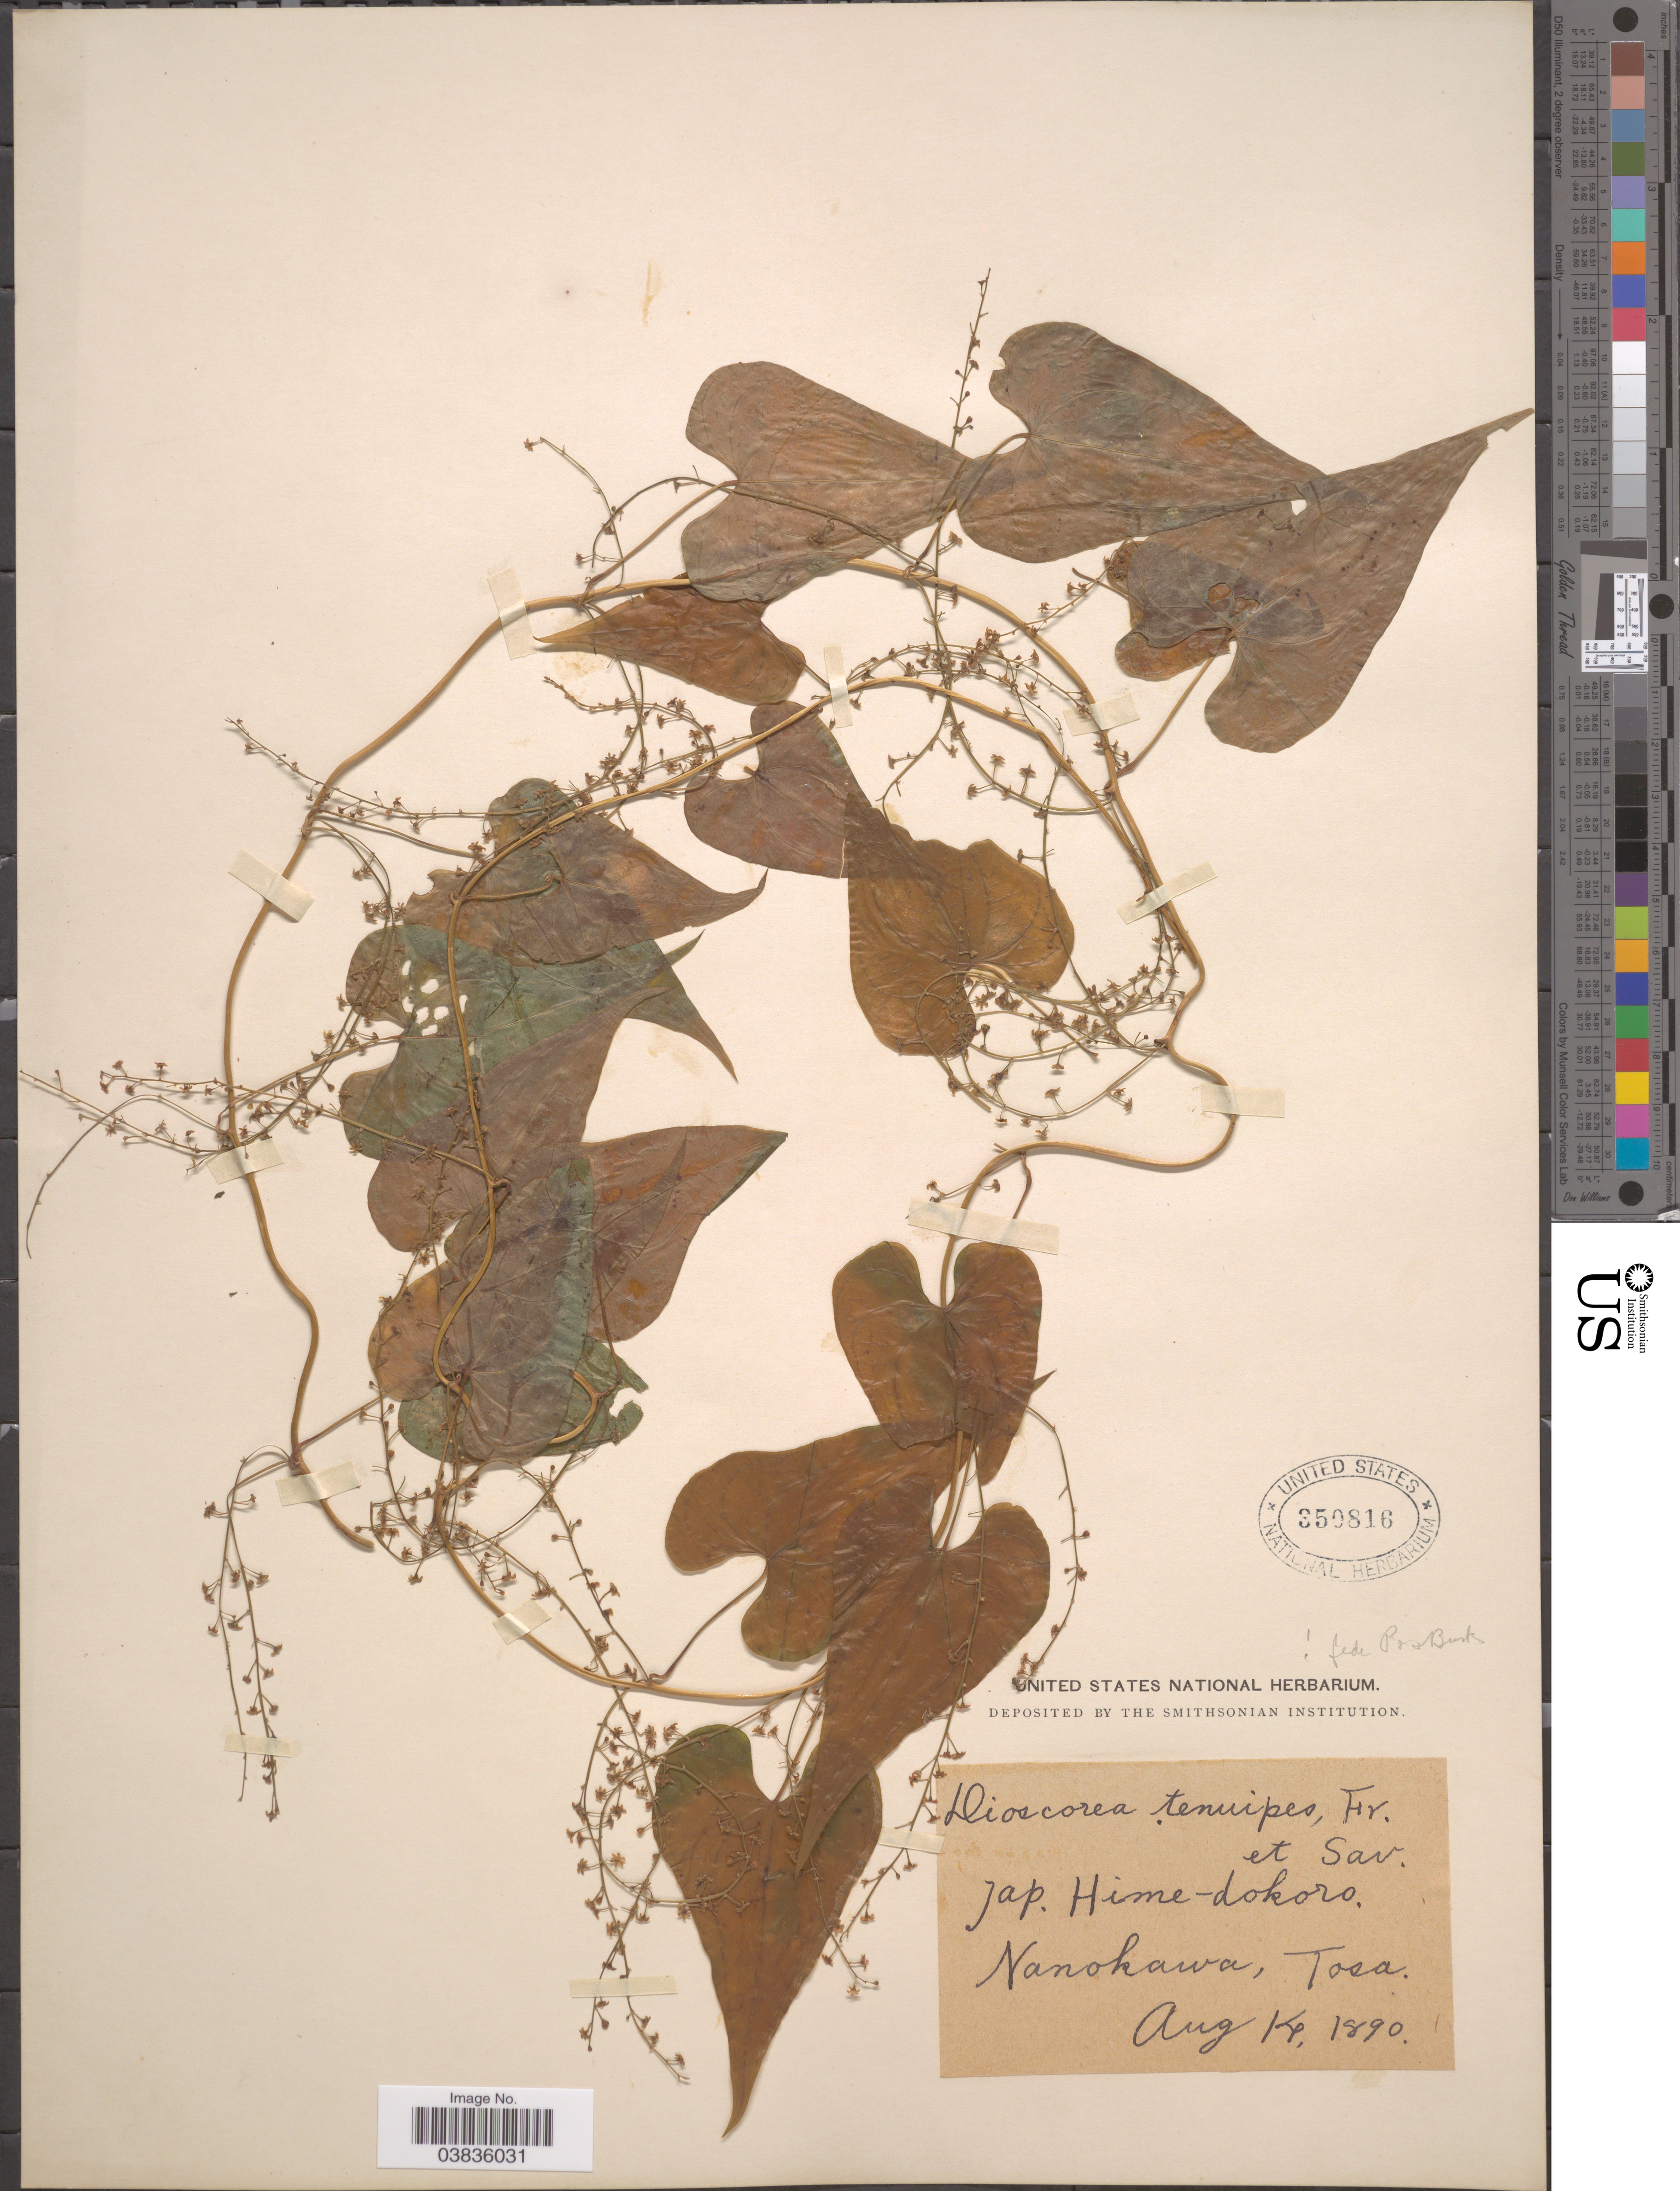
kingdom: Plantae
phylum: Tracheophyta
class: Liliopsida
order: Dioscoreales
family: Dioscoreaceae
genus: Dioscorea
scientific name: Dioscorea tenuipes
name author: Franch. & Sav.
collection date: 1890-08-14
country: Japan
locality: Nanokawa, Tosa.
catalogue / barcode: US 350816